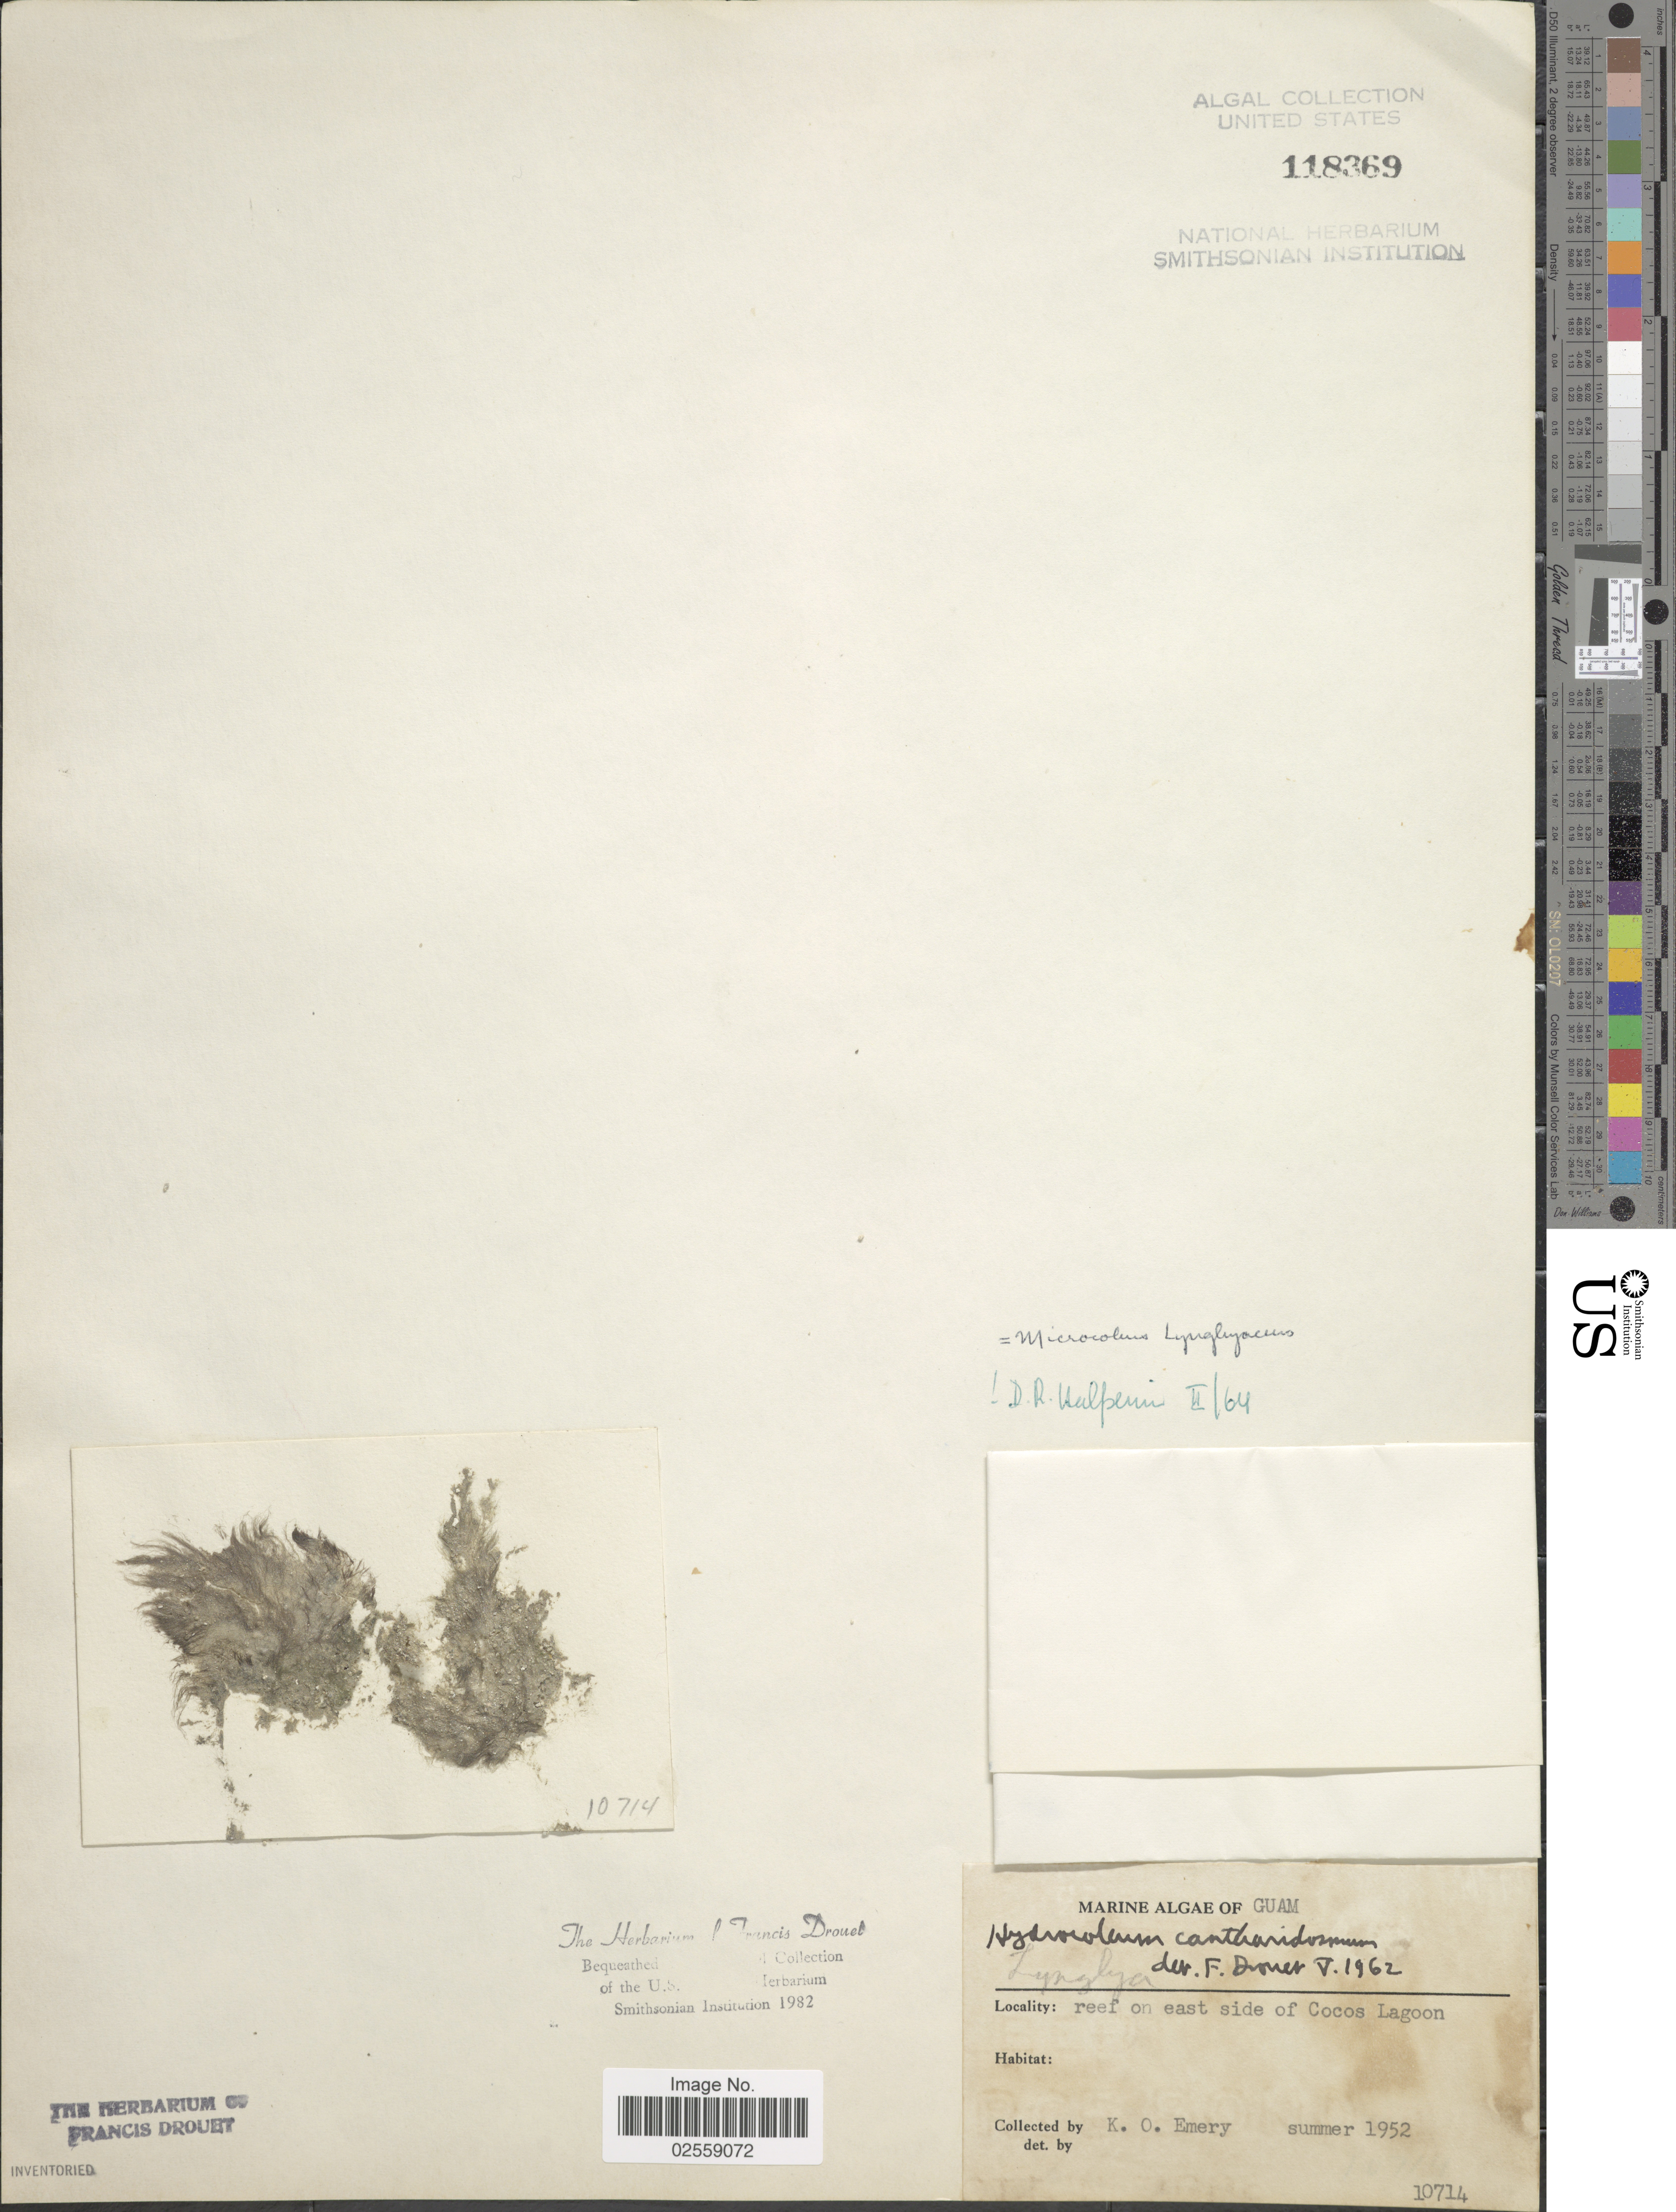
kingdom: Bacteria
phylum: Cyanobacteria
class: Cyanobacteriia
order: Cyanobacteriales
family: Microcoleaceae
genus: Microcoleus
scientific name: Microcoleus lyngbyaceus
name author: Kütz. ex Forti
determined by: Drouet, F. E.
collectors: K. Emery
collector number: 10714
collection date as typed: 1952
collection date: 1952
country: Guam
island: Guam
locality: Cocos Lagoon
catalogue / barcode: US 118369